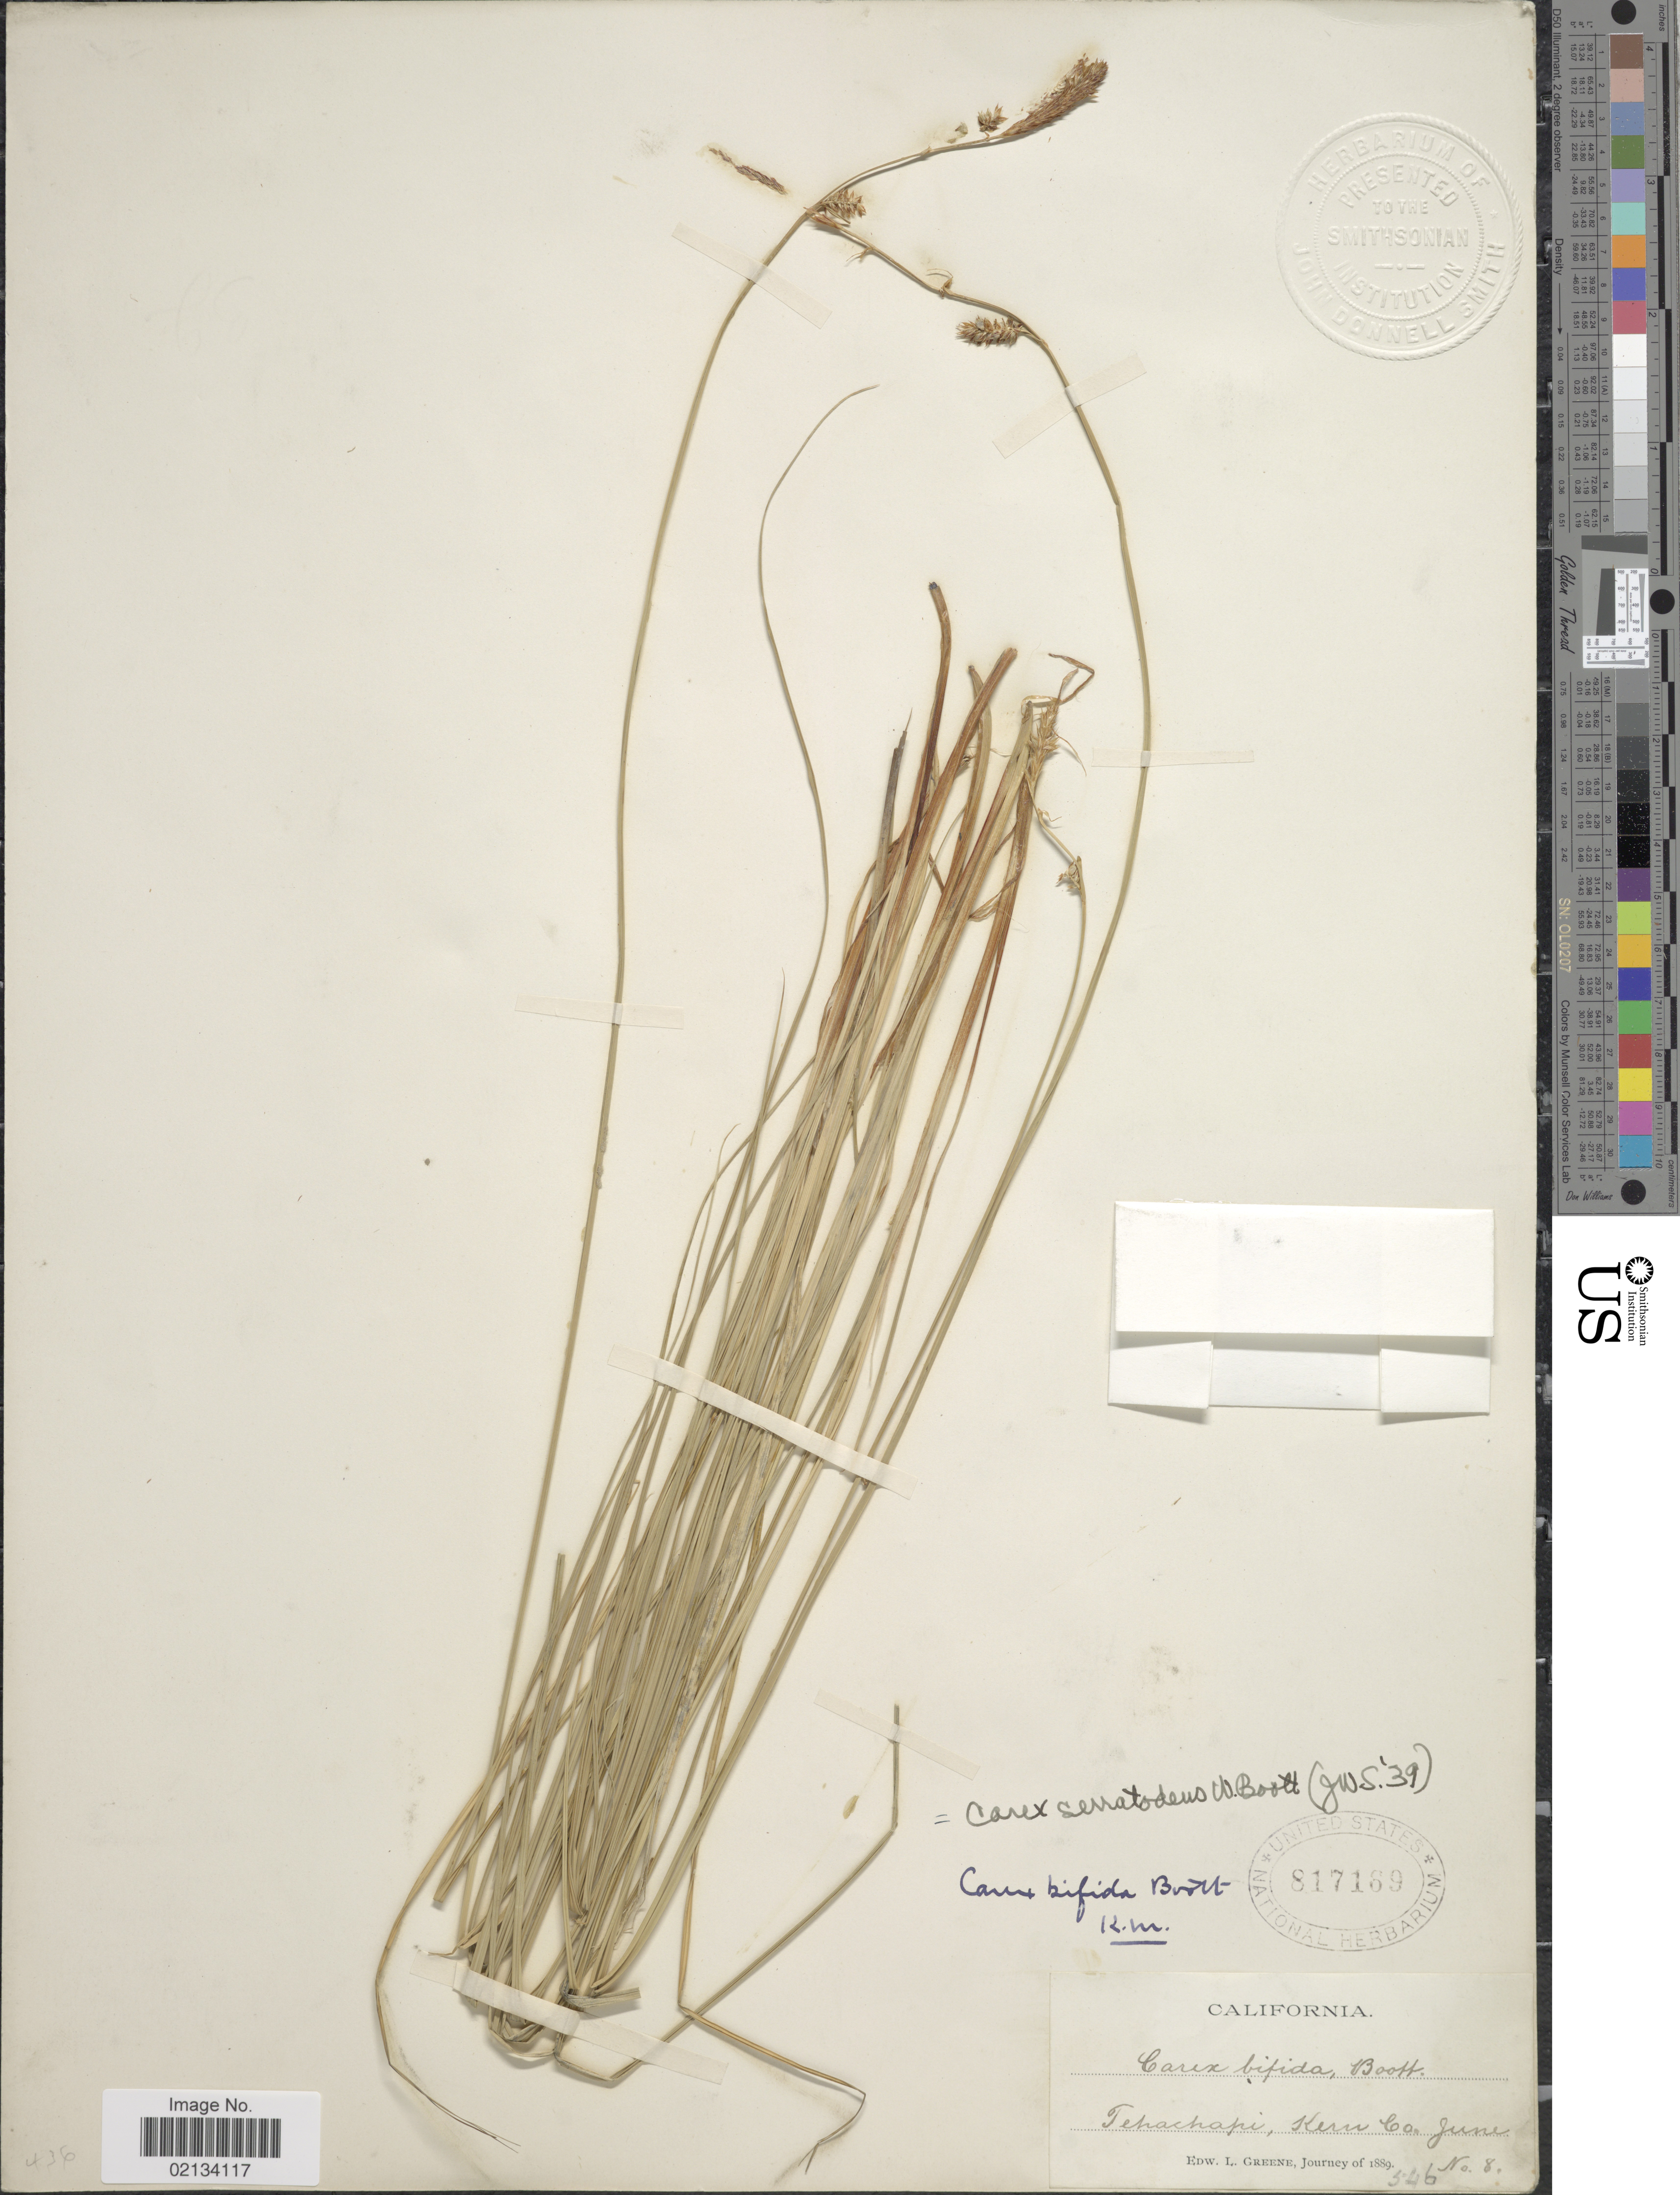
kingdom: Plantae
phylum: Tracheophyta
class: Liliopsida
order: Poales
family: Cyperaceae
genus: Carex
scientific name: Carex serratodens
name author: W. Boott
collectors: E. L. Greene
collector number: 8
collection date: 1889-06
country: United States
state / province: California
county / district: Kern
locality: Tehachapi, Kern Co.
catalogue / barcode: US 817169